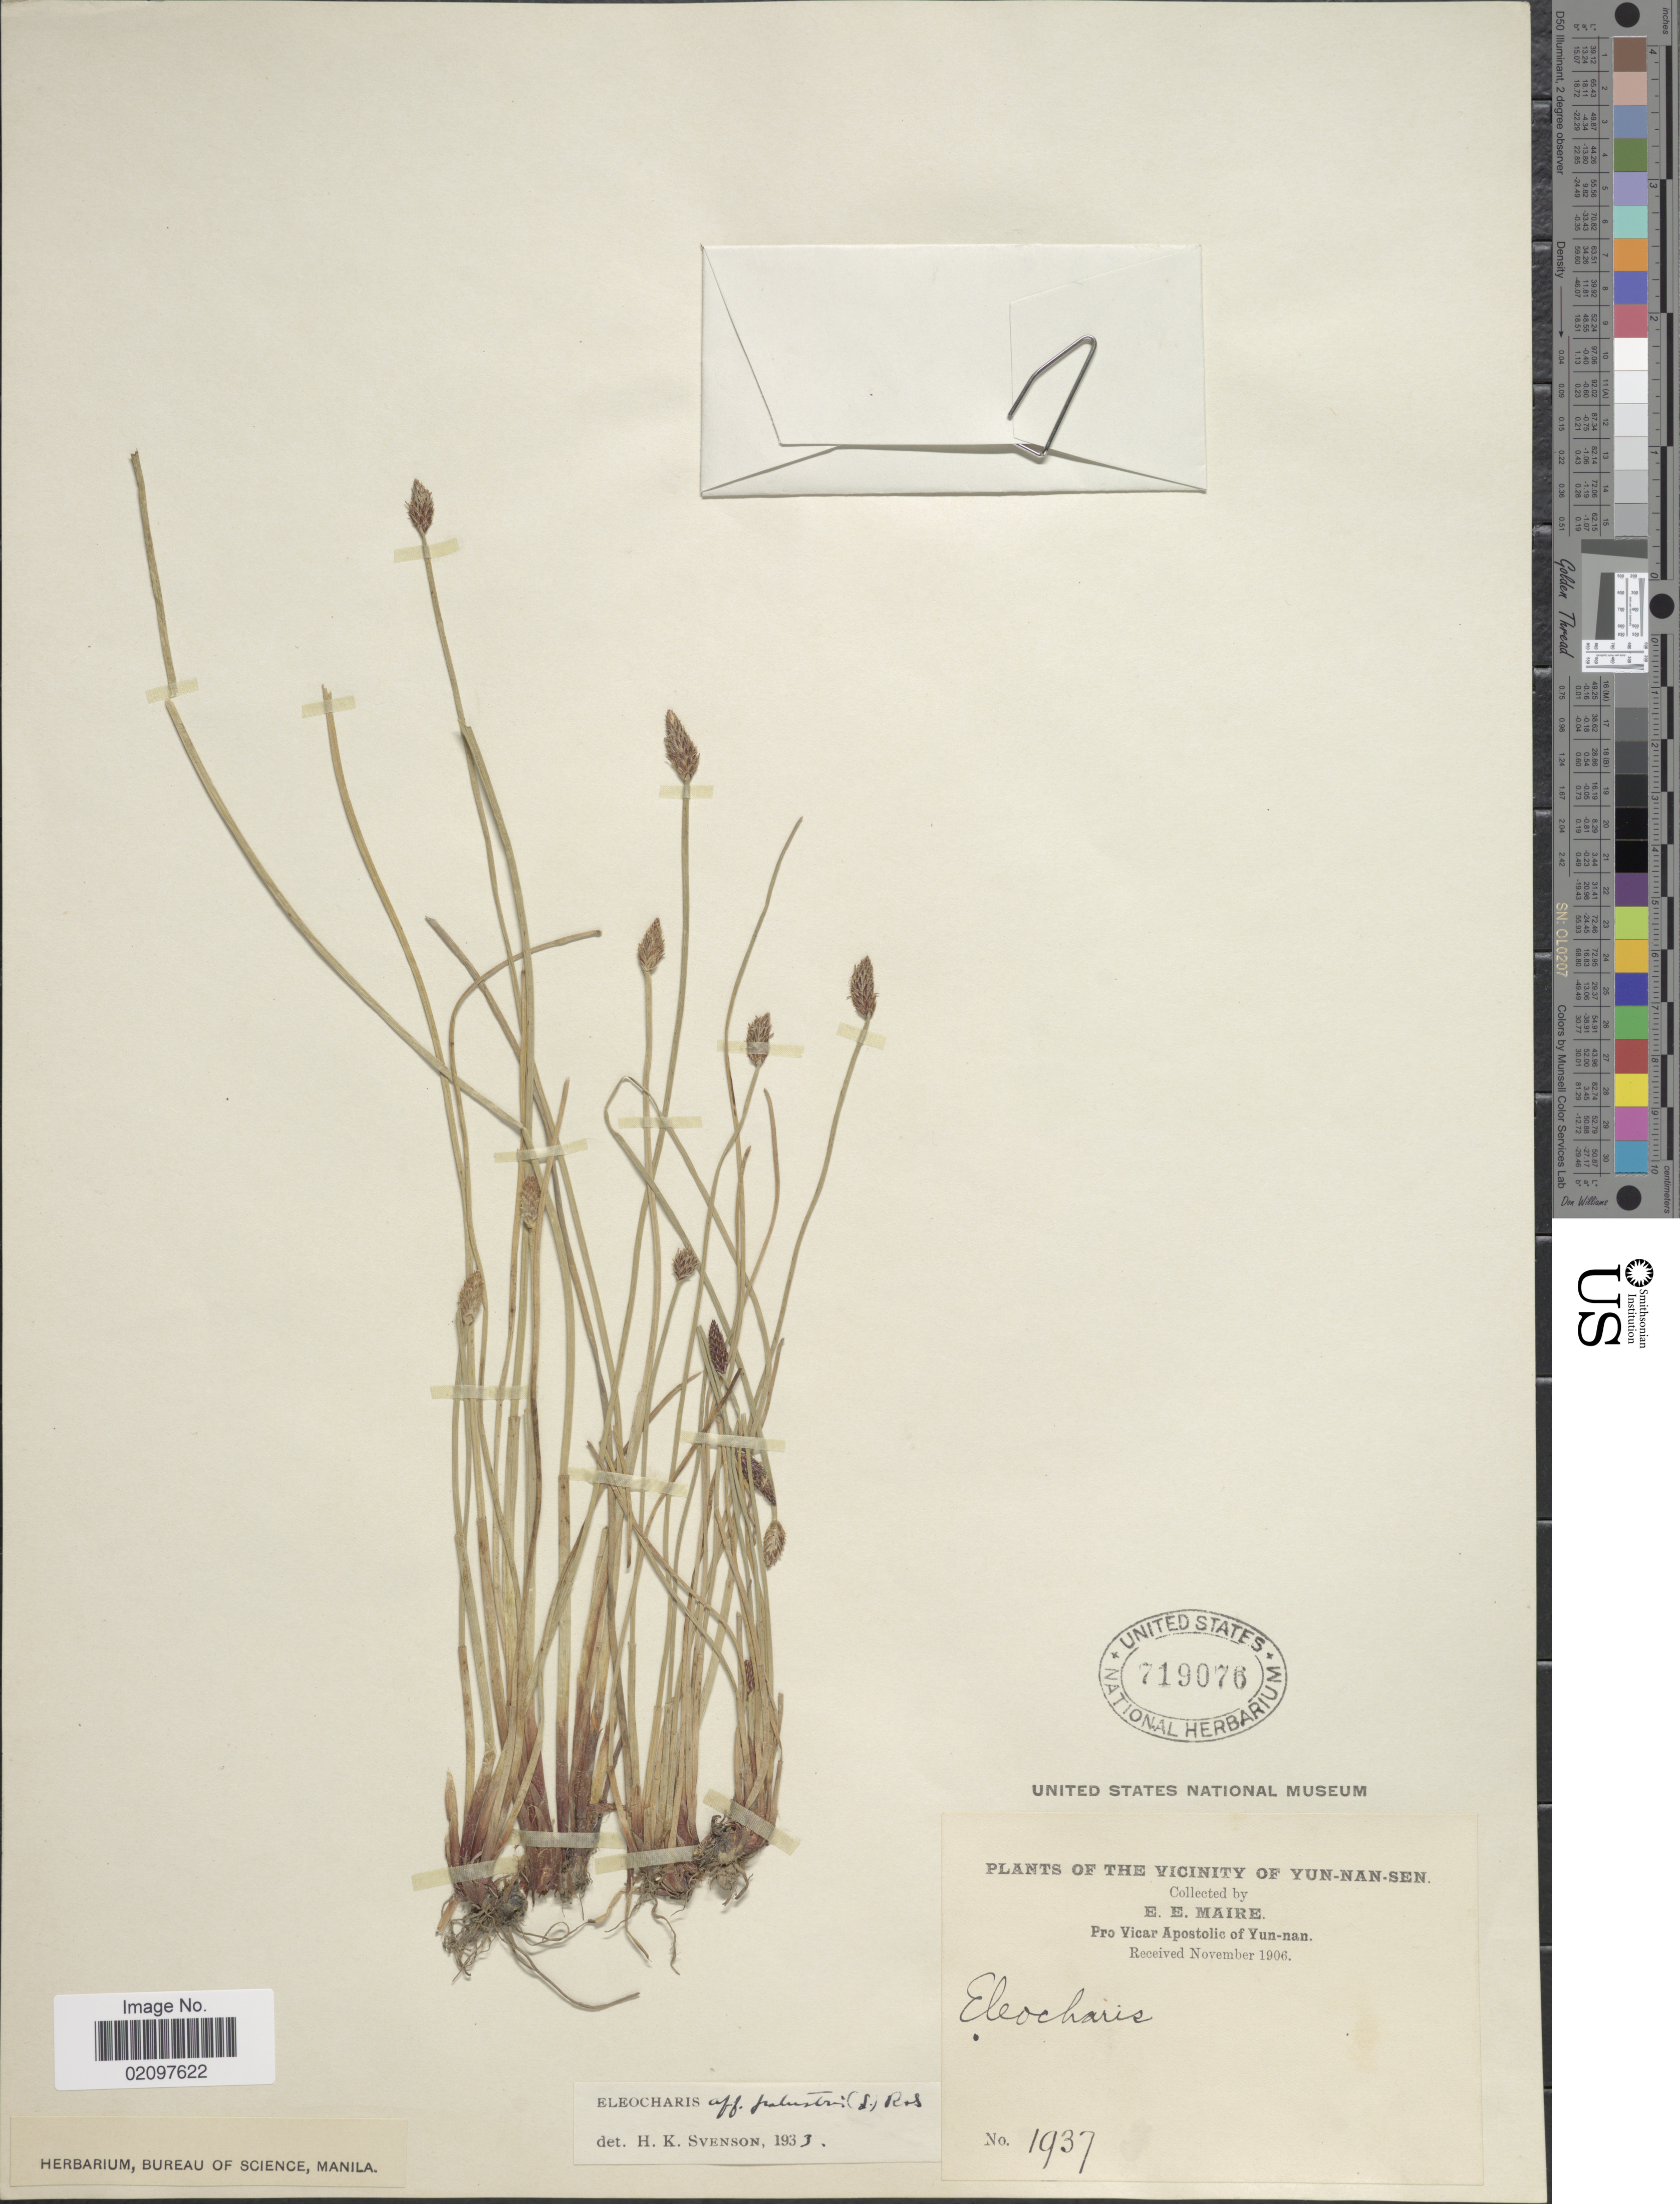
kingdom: Plantae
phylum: Tracheophyta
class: Liliopsida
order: Poales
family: Cyperaceae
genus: Eleocharis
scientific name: Eleocharis palustris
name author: (L.) Roem. & Schult.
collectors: E. E. Maire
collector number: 1937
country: China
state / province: Yunnan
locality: The Vicinity of Yun-Nan-Sen, Pro Vicar Apostolic of Yun-nan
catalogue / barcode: US 719076